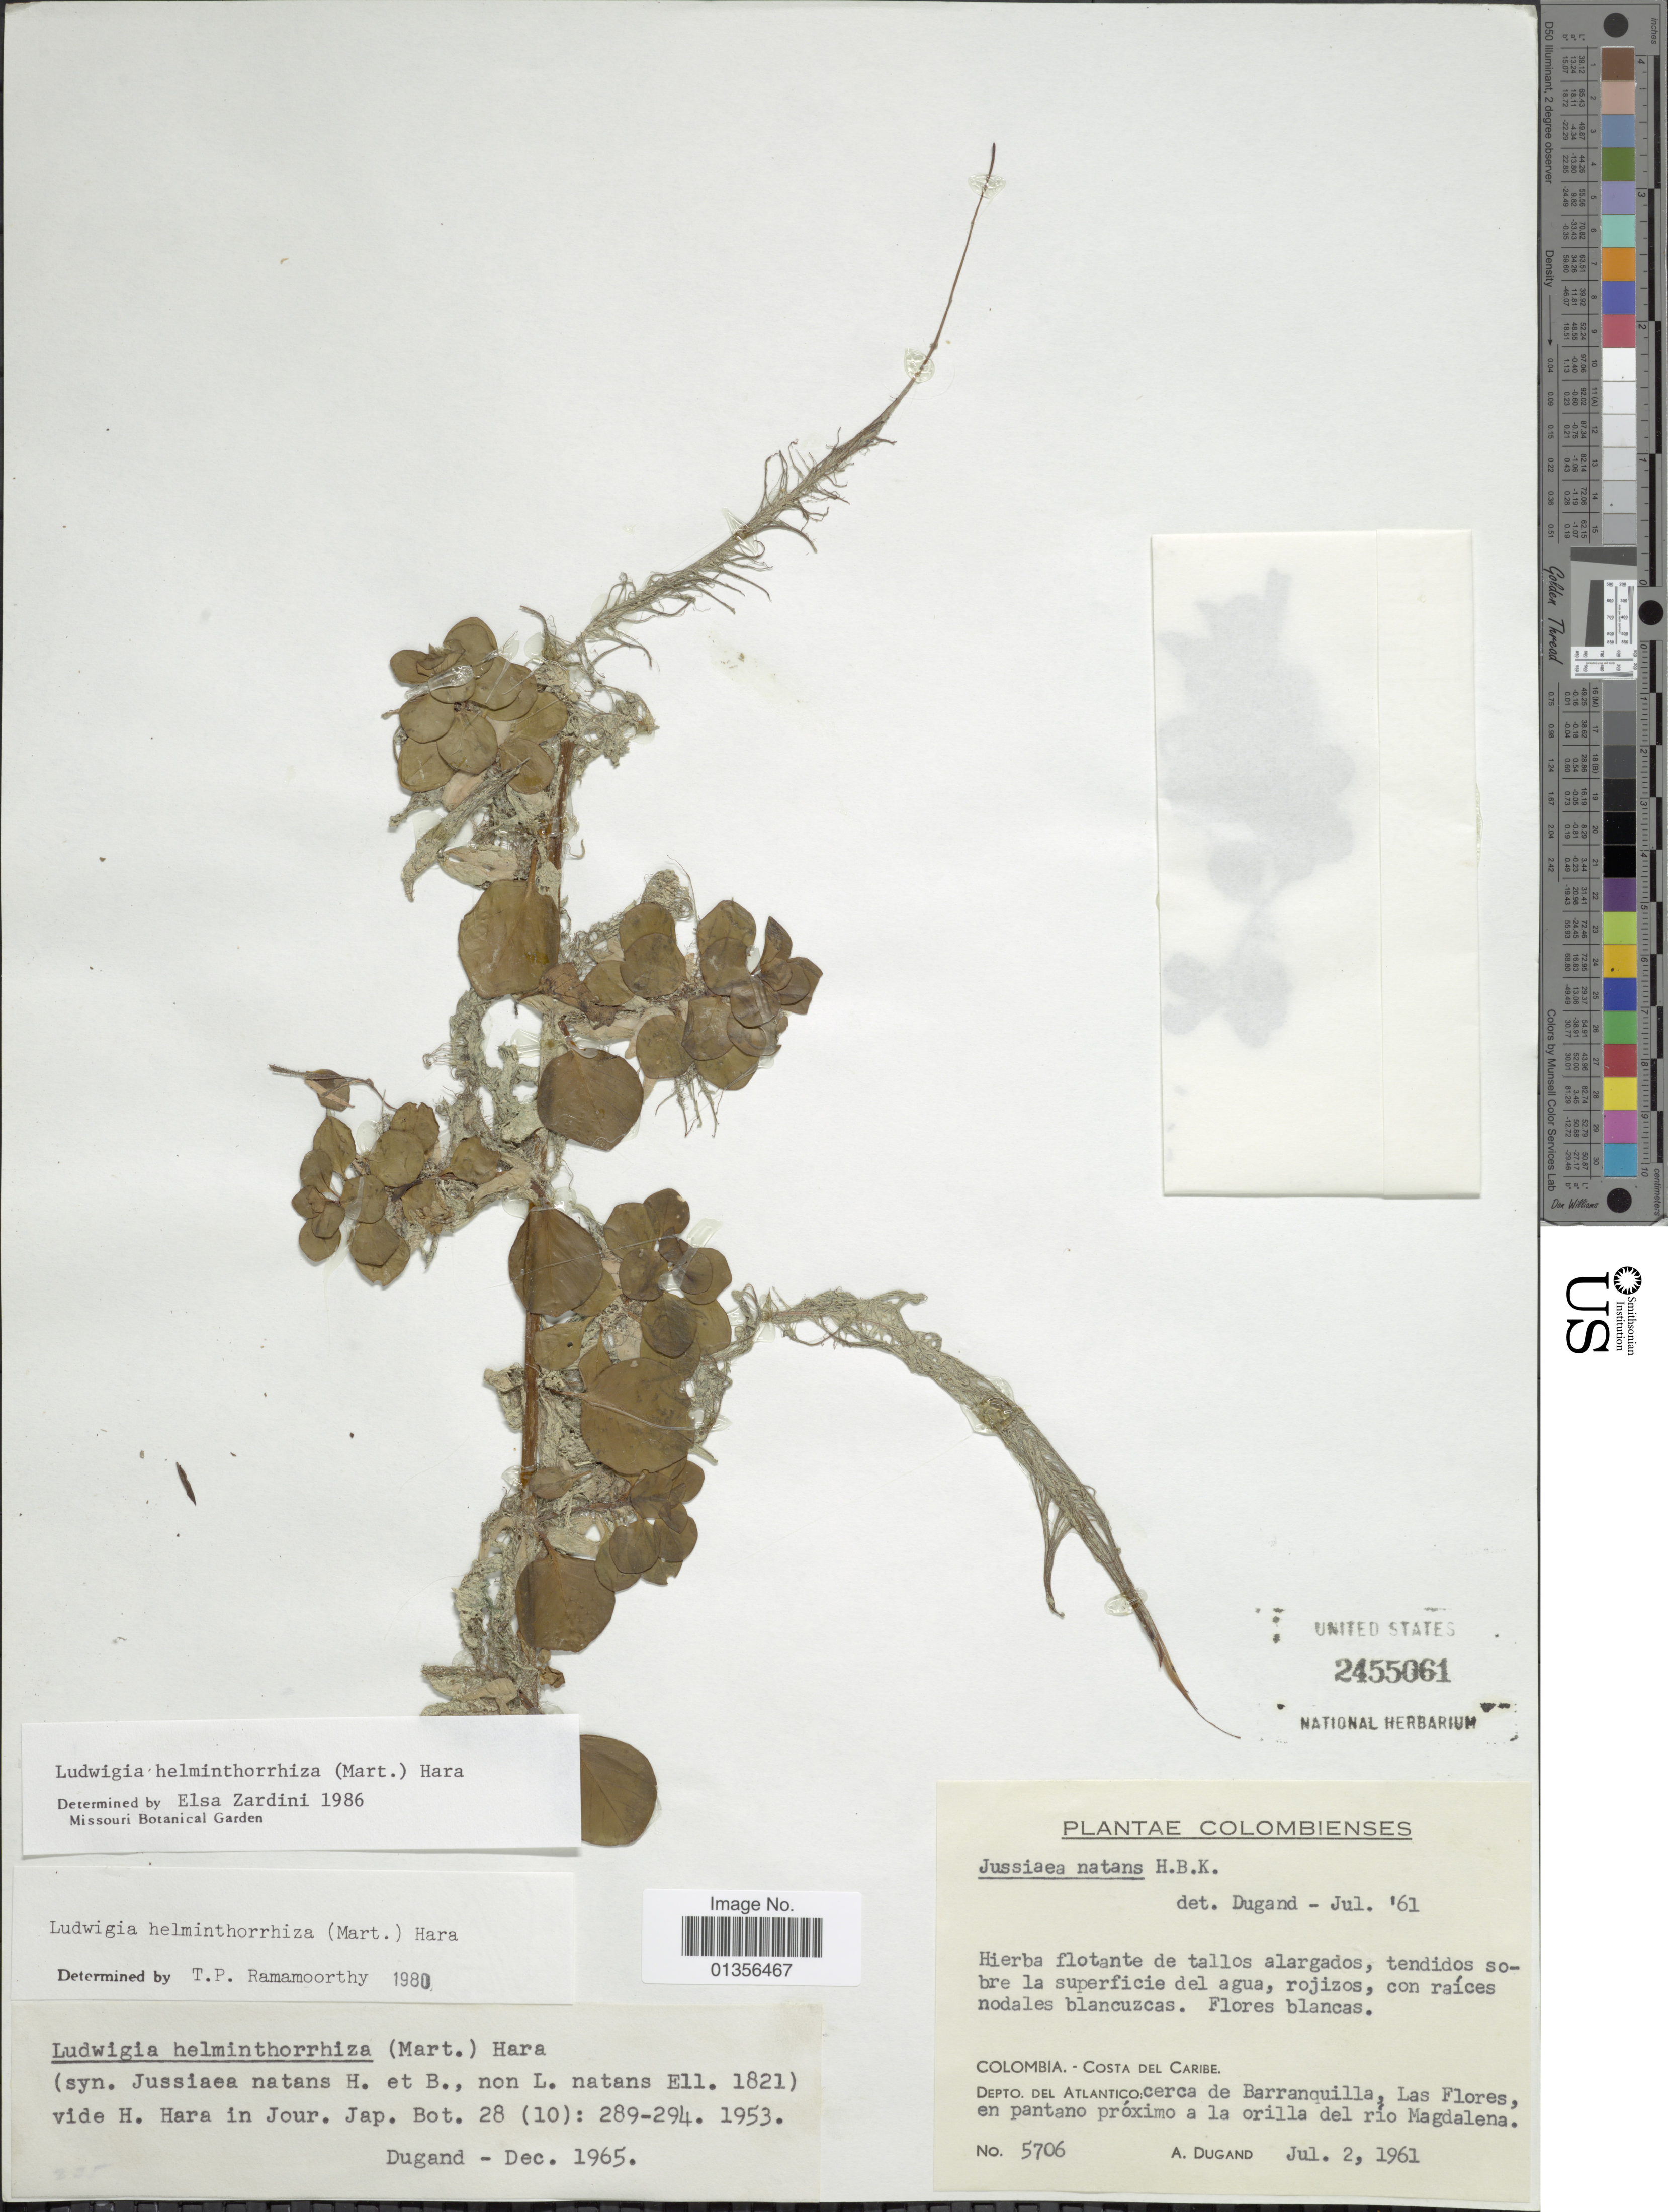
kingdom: Plantae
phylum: Tracheophyta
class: Magnoliopsida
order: Myrtales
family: Onagraceae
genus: Ludwigia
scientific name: Ludwigia helminthorrhiza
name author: (Mart.) H. Hara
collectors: A. Dugand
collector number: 5706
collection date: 1961-07-02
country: Colombia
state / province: Atlántico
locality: Costa del Caribe, cerca de Barranquilla, Las Flores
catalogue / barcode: US 2455061